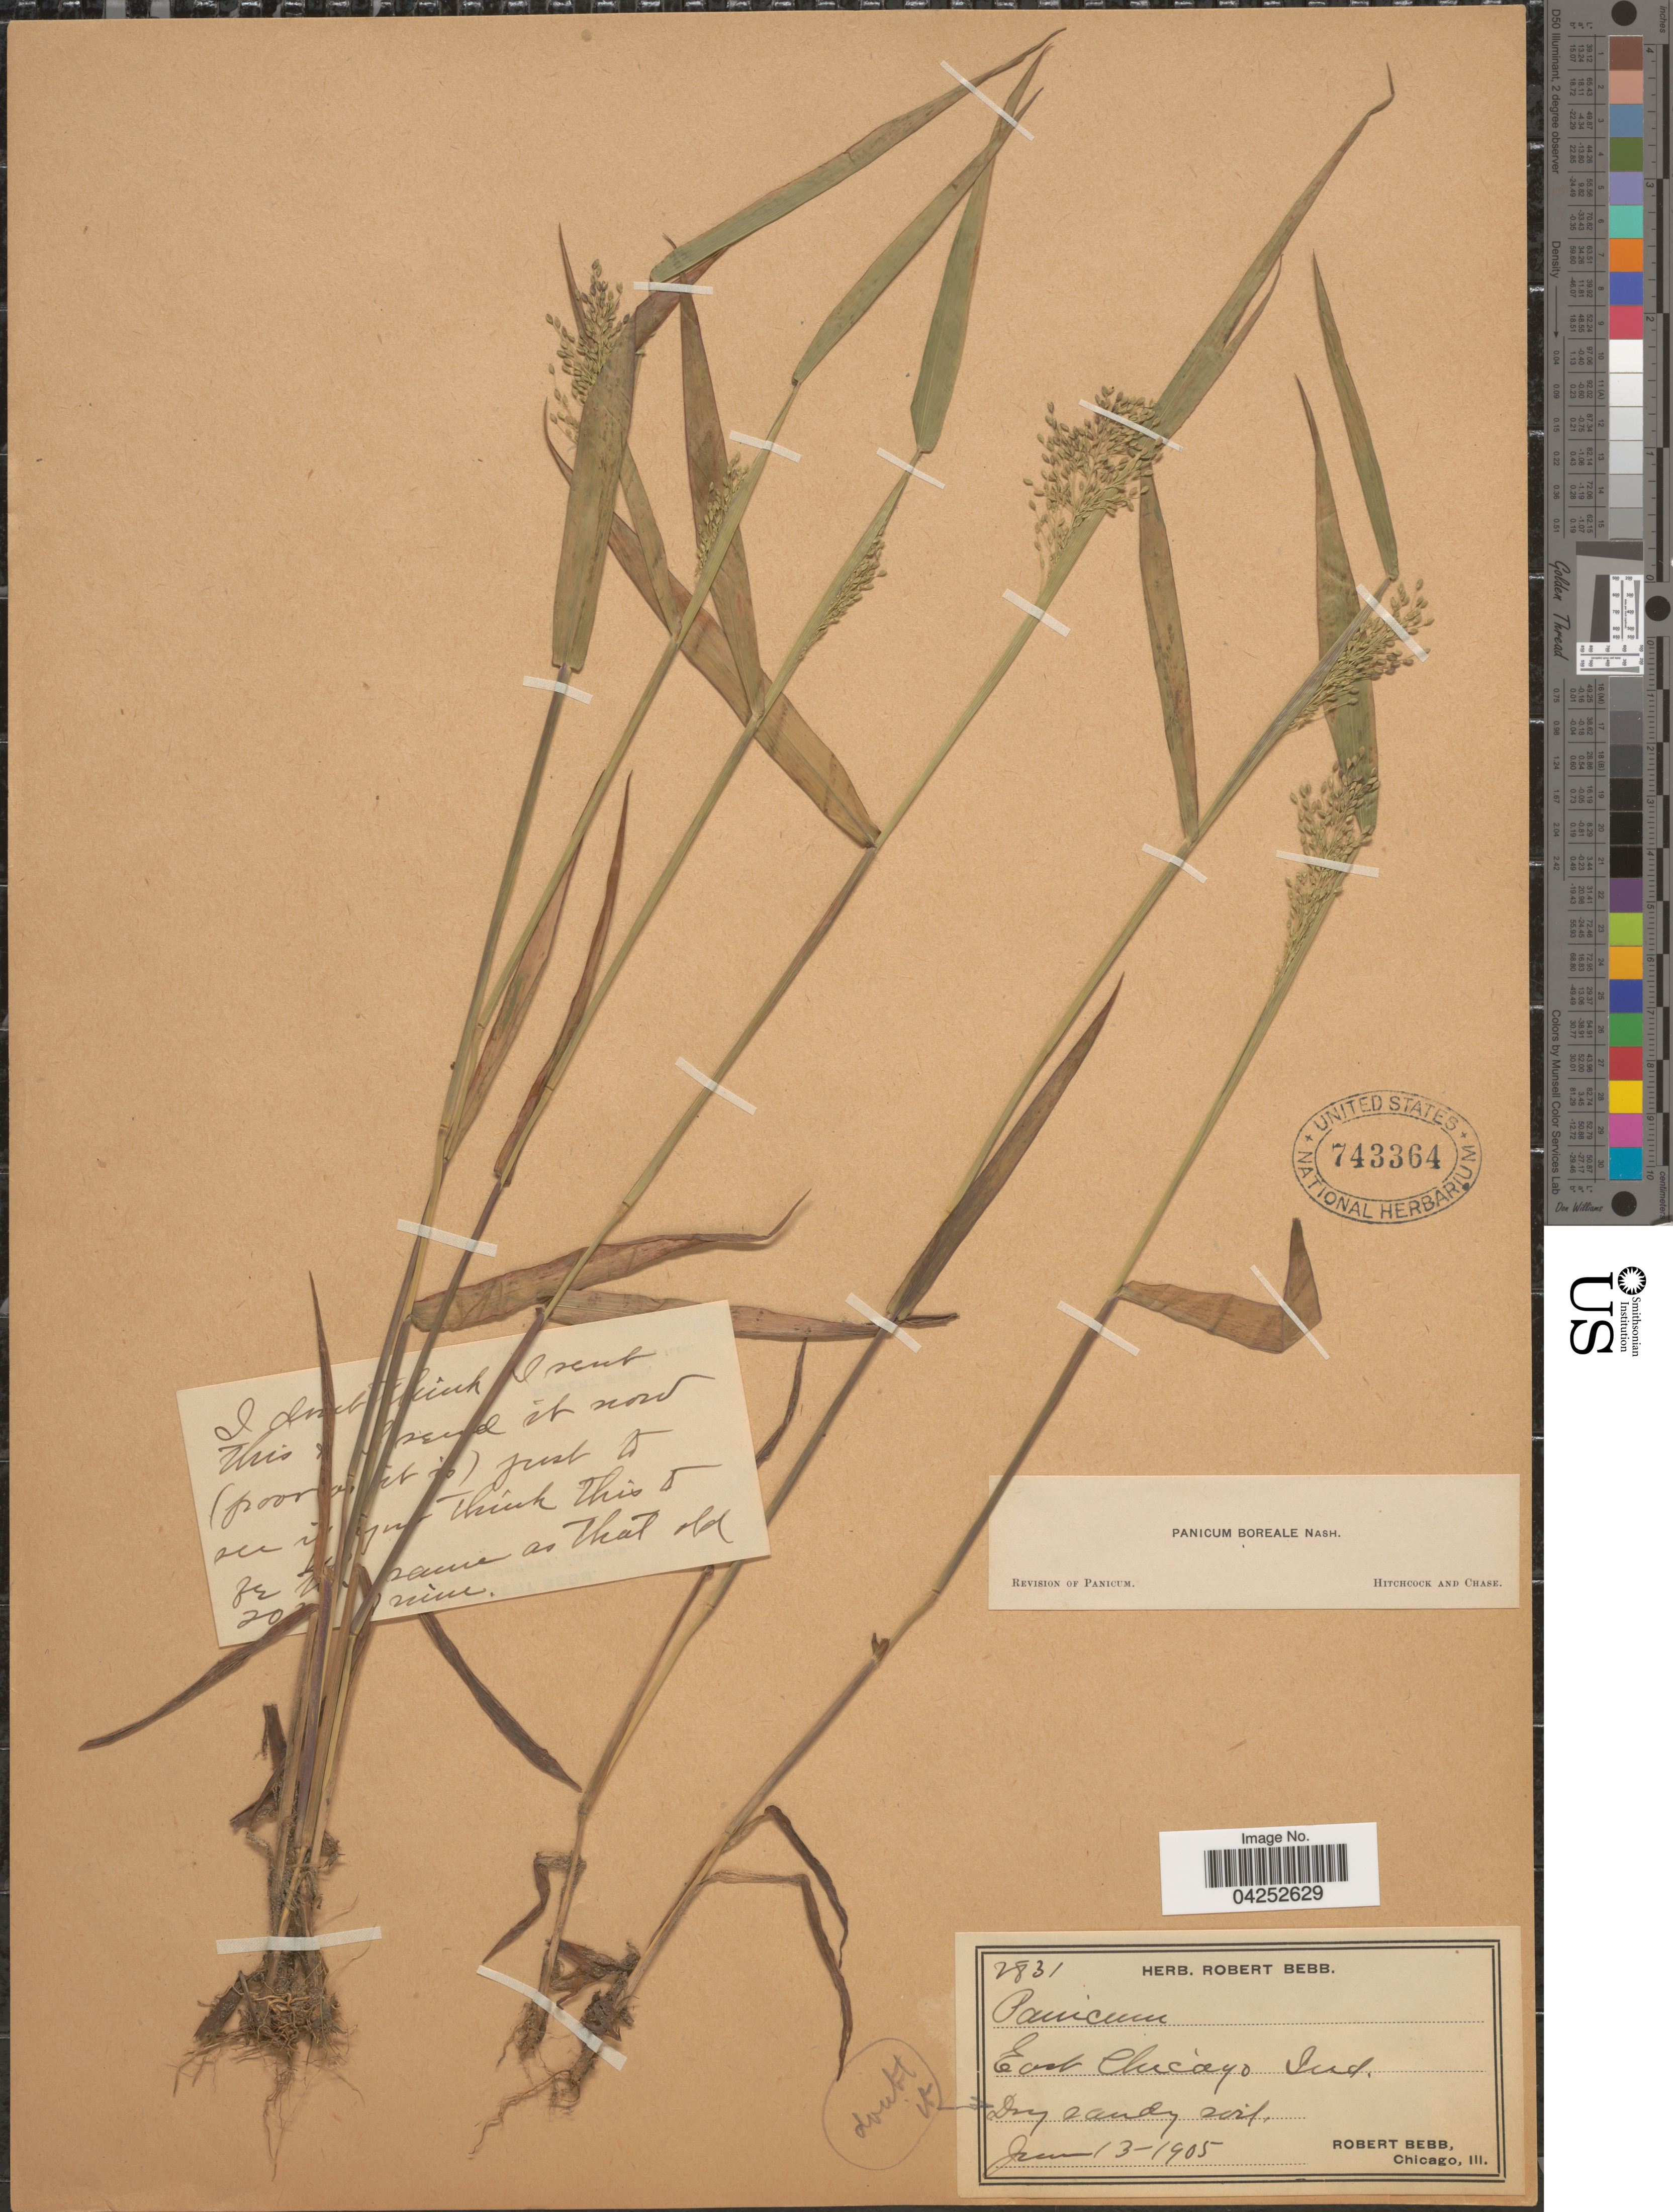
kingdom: Plantae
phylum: Tracheophyta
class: Liliopsida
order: Poales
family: Poaceae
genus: Dichanthelium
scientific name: Dichanthelium boreale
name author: (Nash) Freckmann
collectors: R. Bebb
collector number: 2831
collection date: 1905-06-13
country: United States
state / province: Indiana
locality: East Chicago.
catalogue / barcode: US 743364